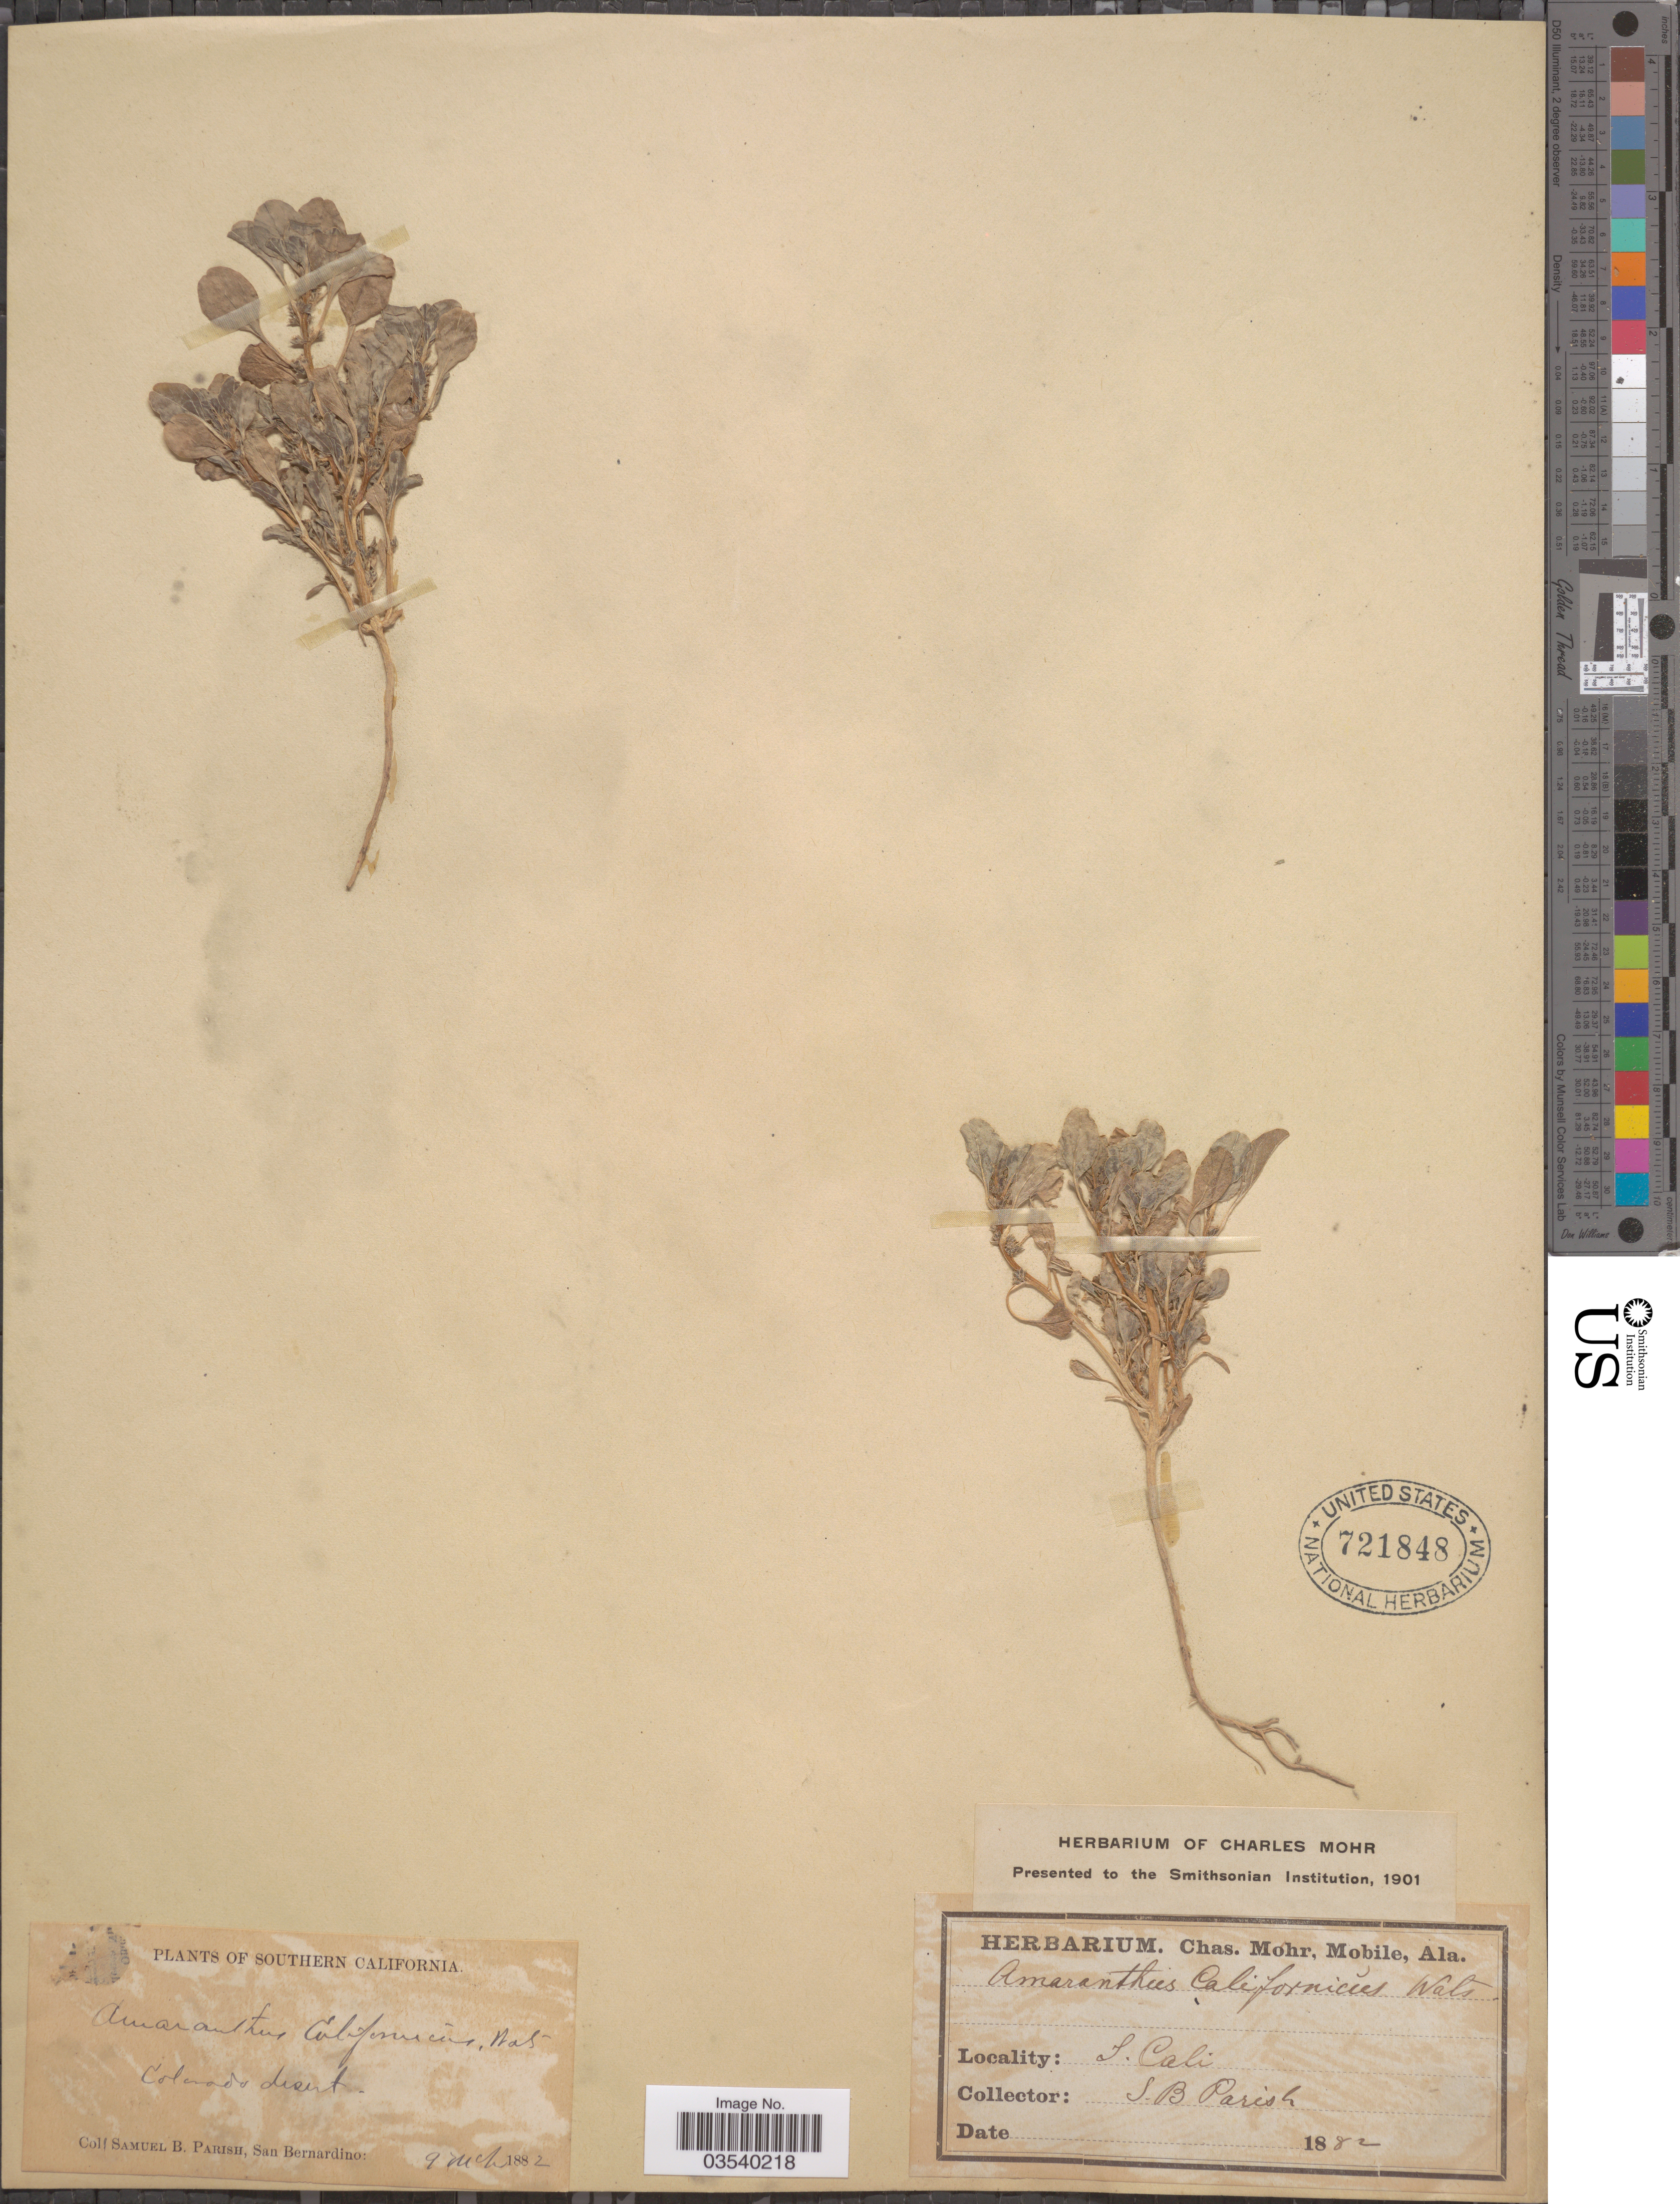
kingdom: Plantae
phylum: Tracheophyta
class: Magnoliopsida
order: Caryophyllales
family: Amaranthaceae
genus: Amaranthus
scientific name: Amaranthus californicus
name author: (Moq.) S. Watson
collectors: S. B. Parish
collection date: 1882-03-09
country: United States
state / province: California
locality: Southern California. Colorado desert.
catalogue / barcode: US 721848